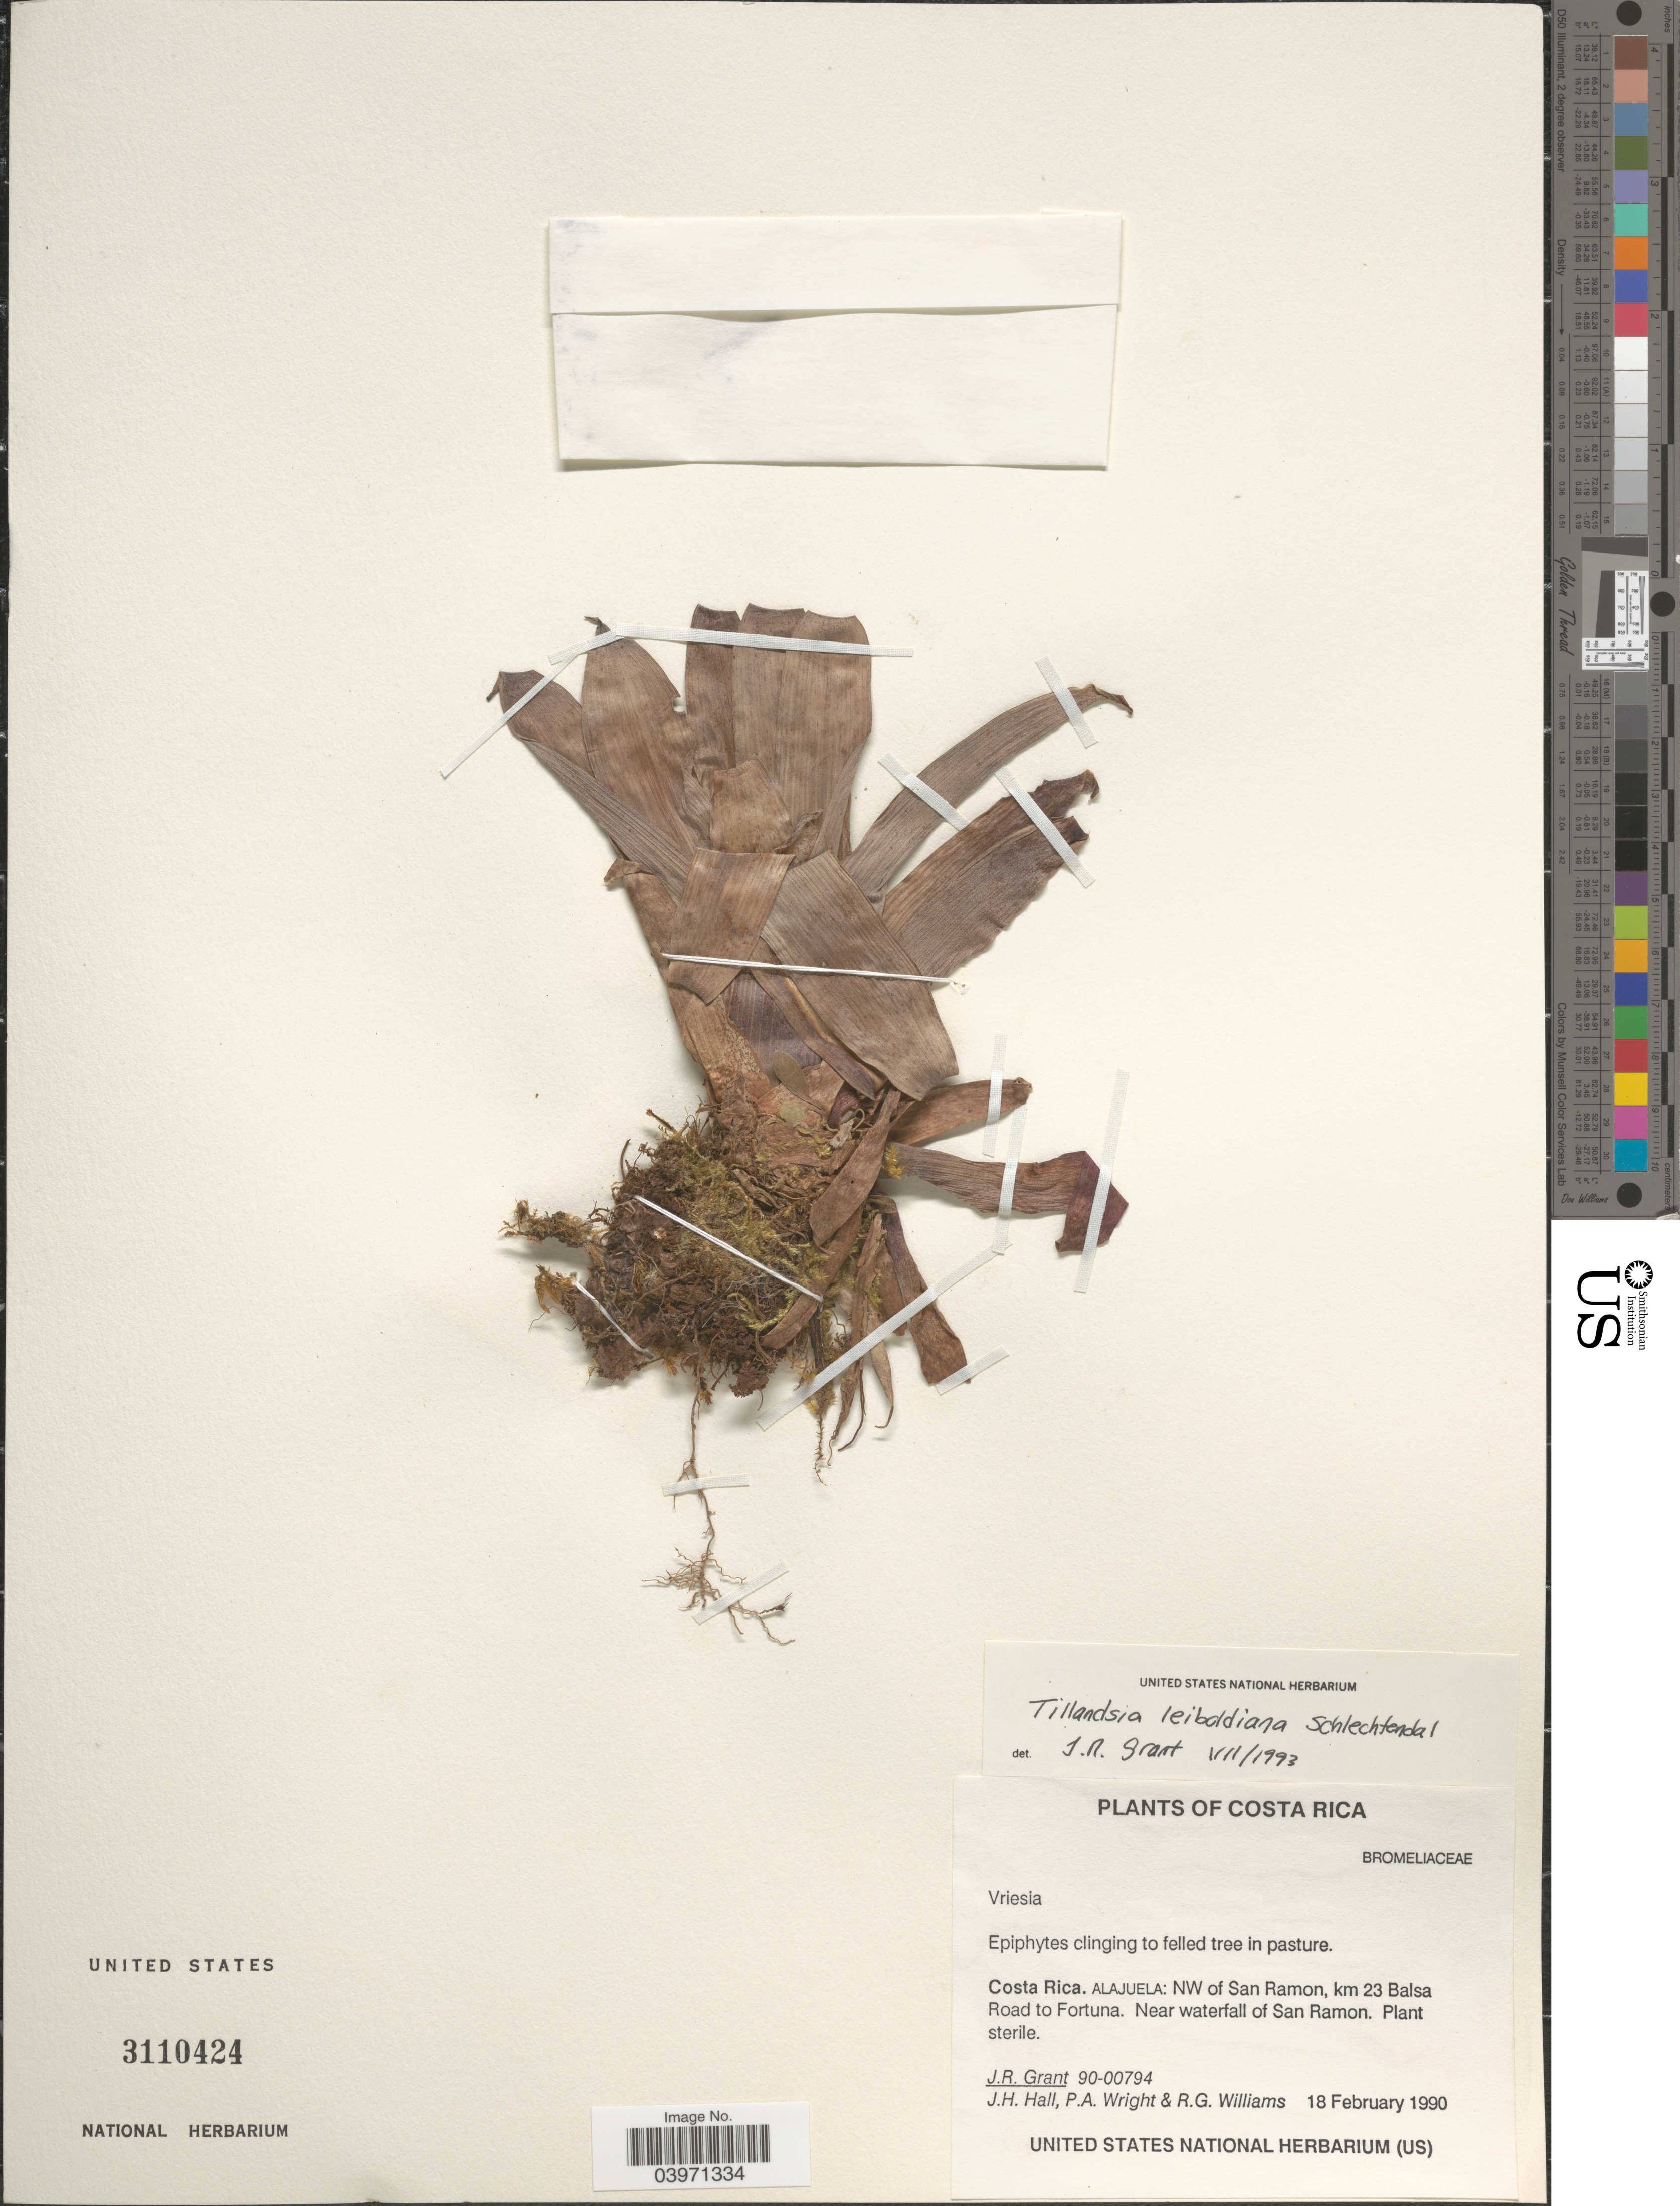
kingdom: Plantae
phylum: Tracheophyta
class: Liliopsida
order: Poales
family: Bromeliaceae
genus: Tillandsia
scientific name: Tillandsia leiboldiana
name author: Schltdl.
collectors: J. Grant, J. Hall, P. A. Wright & R. G. Williams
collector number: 90-00794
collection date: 1990-02-18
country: Costa Rica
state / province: Alajuela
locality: NW of San Ramon, km 23 Balsa Road to Fortuna. Near waterfall of San Ramon.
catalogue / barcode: US 3110424